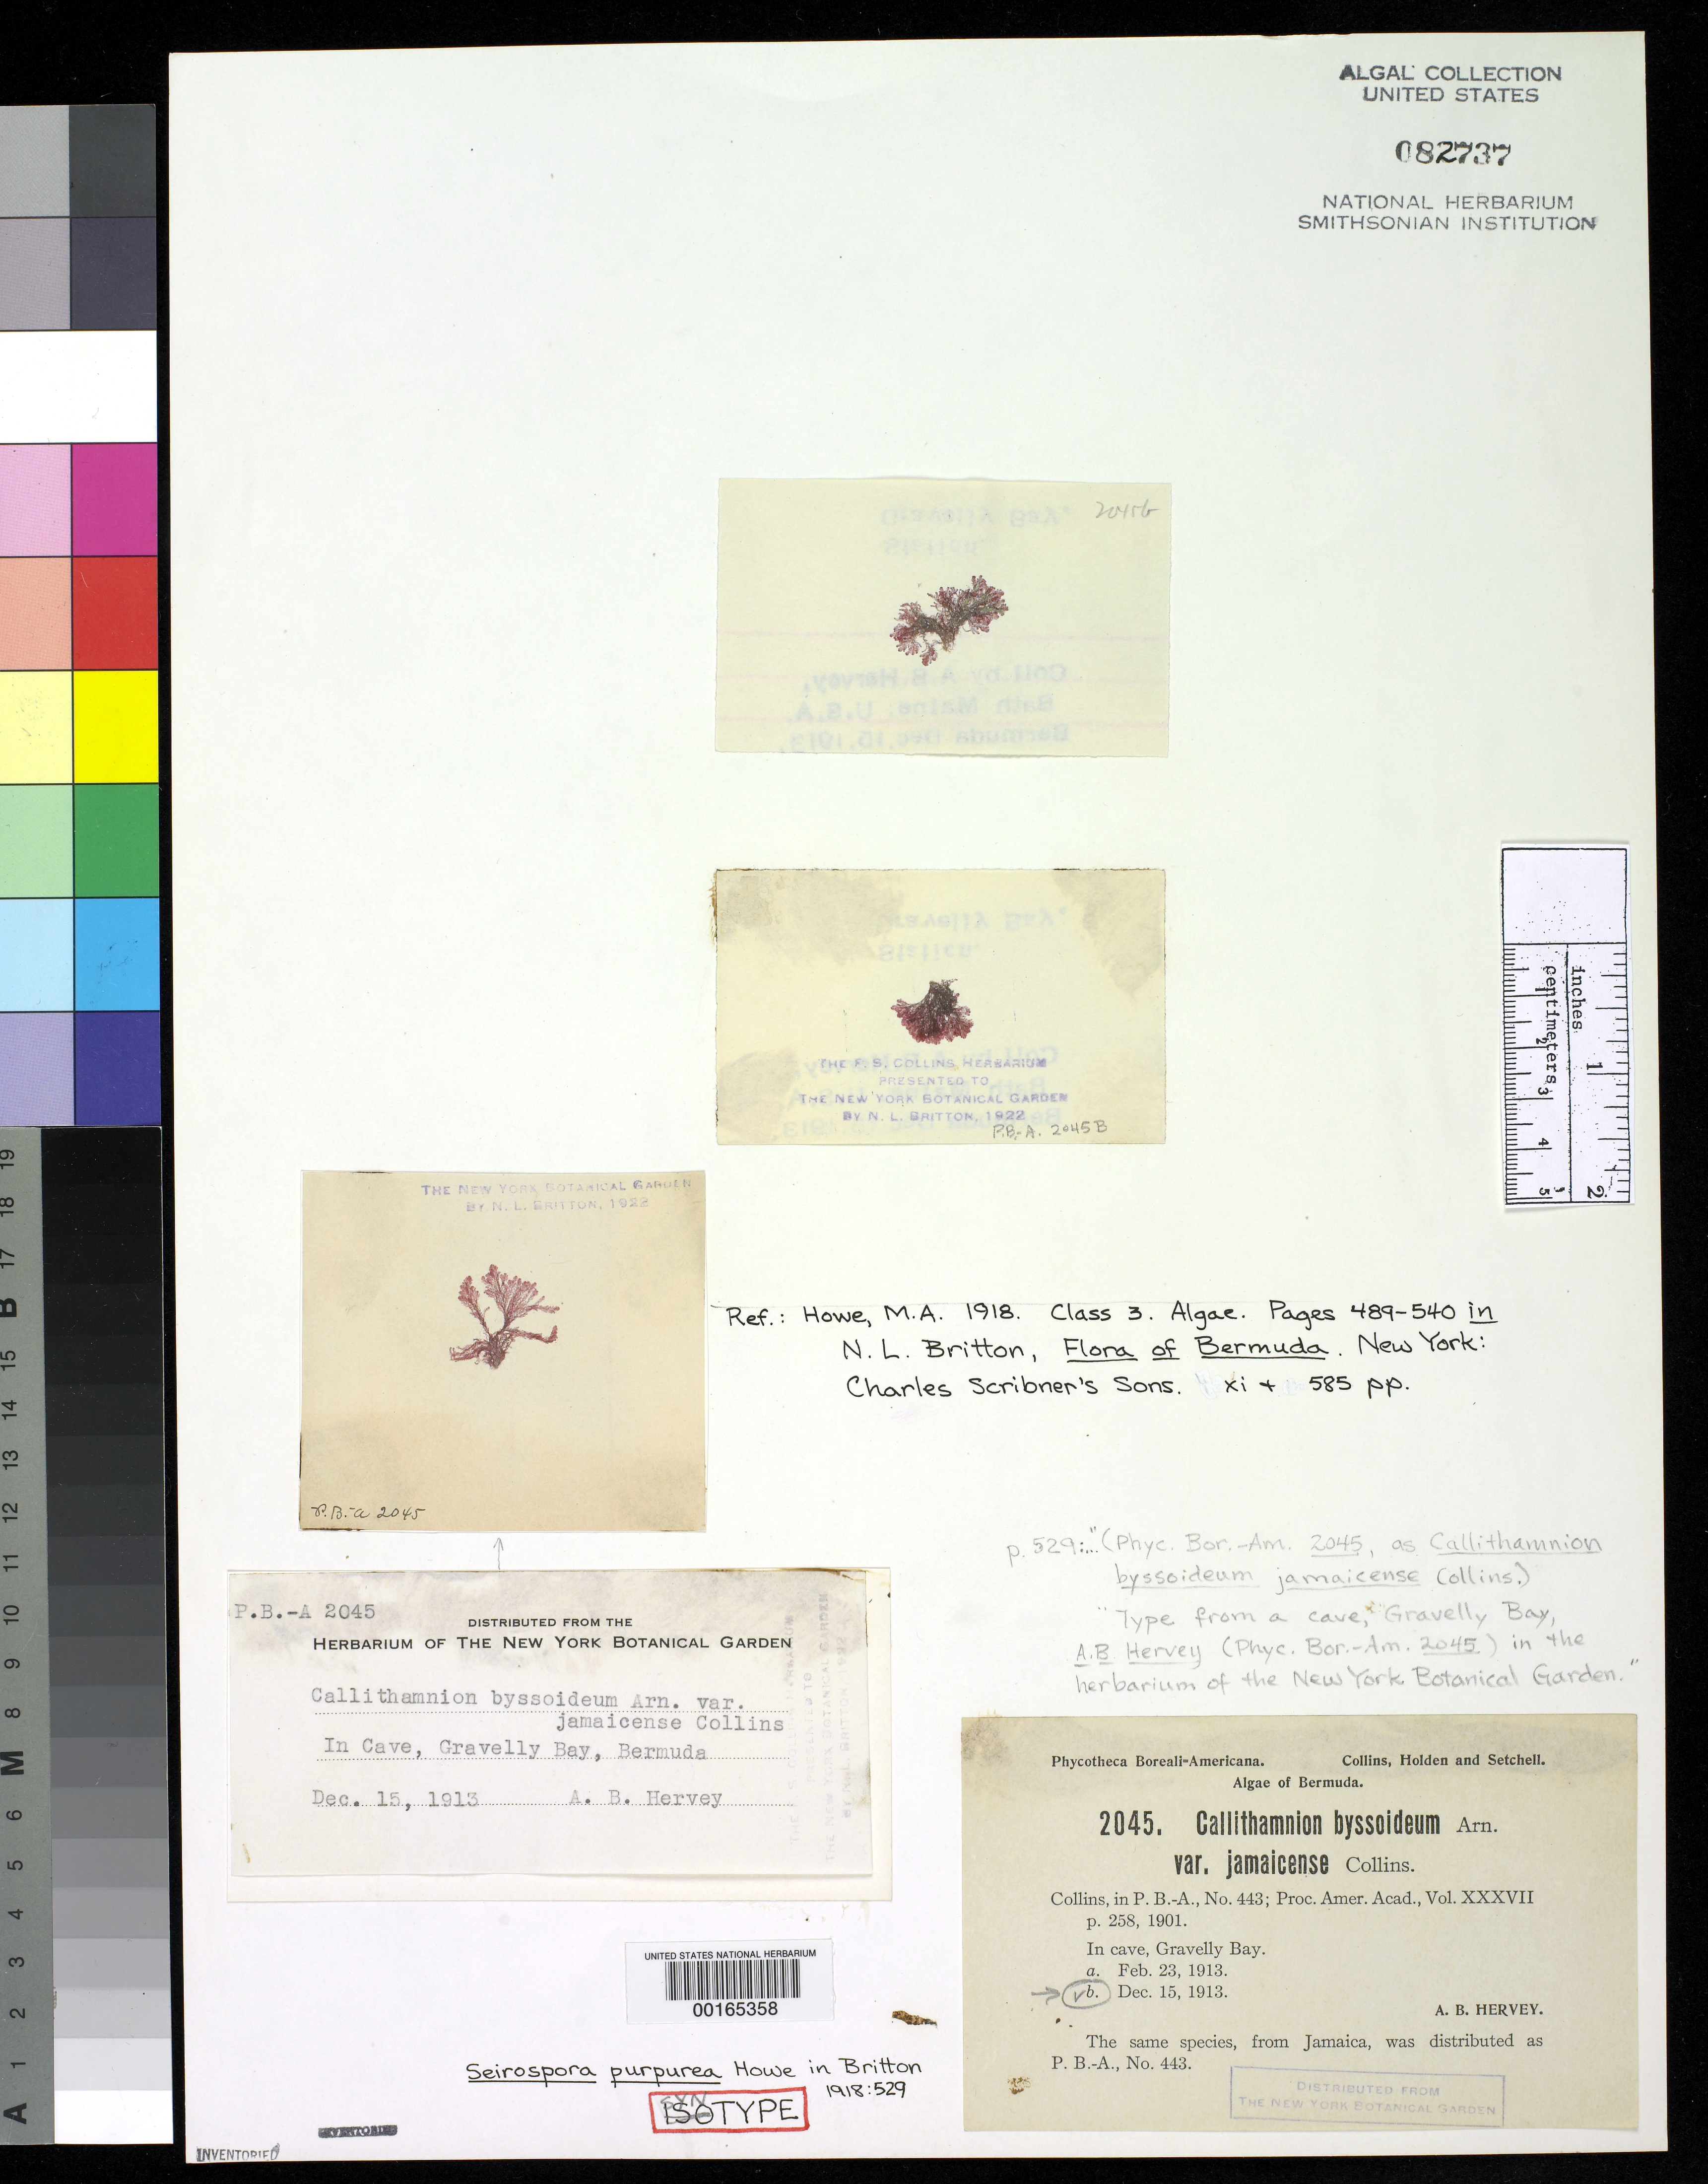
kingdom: Plantae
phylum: Rhodophyta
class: Florideophyceae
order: Ceramiales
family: Callithamniaceae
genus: Seirospora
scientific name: Seirospora purpurea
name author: M. Howe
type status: Syntype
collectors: A. B. Hervey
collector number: PB-A 2045B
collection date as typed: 15 Dec 1913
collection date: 1913-12-15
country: Bermuda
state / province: Smithʼs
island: Bermuda Island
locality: Gravelly Bay.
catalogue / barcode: US 82737